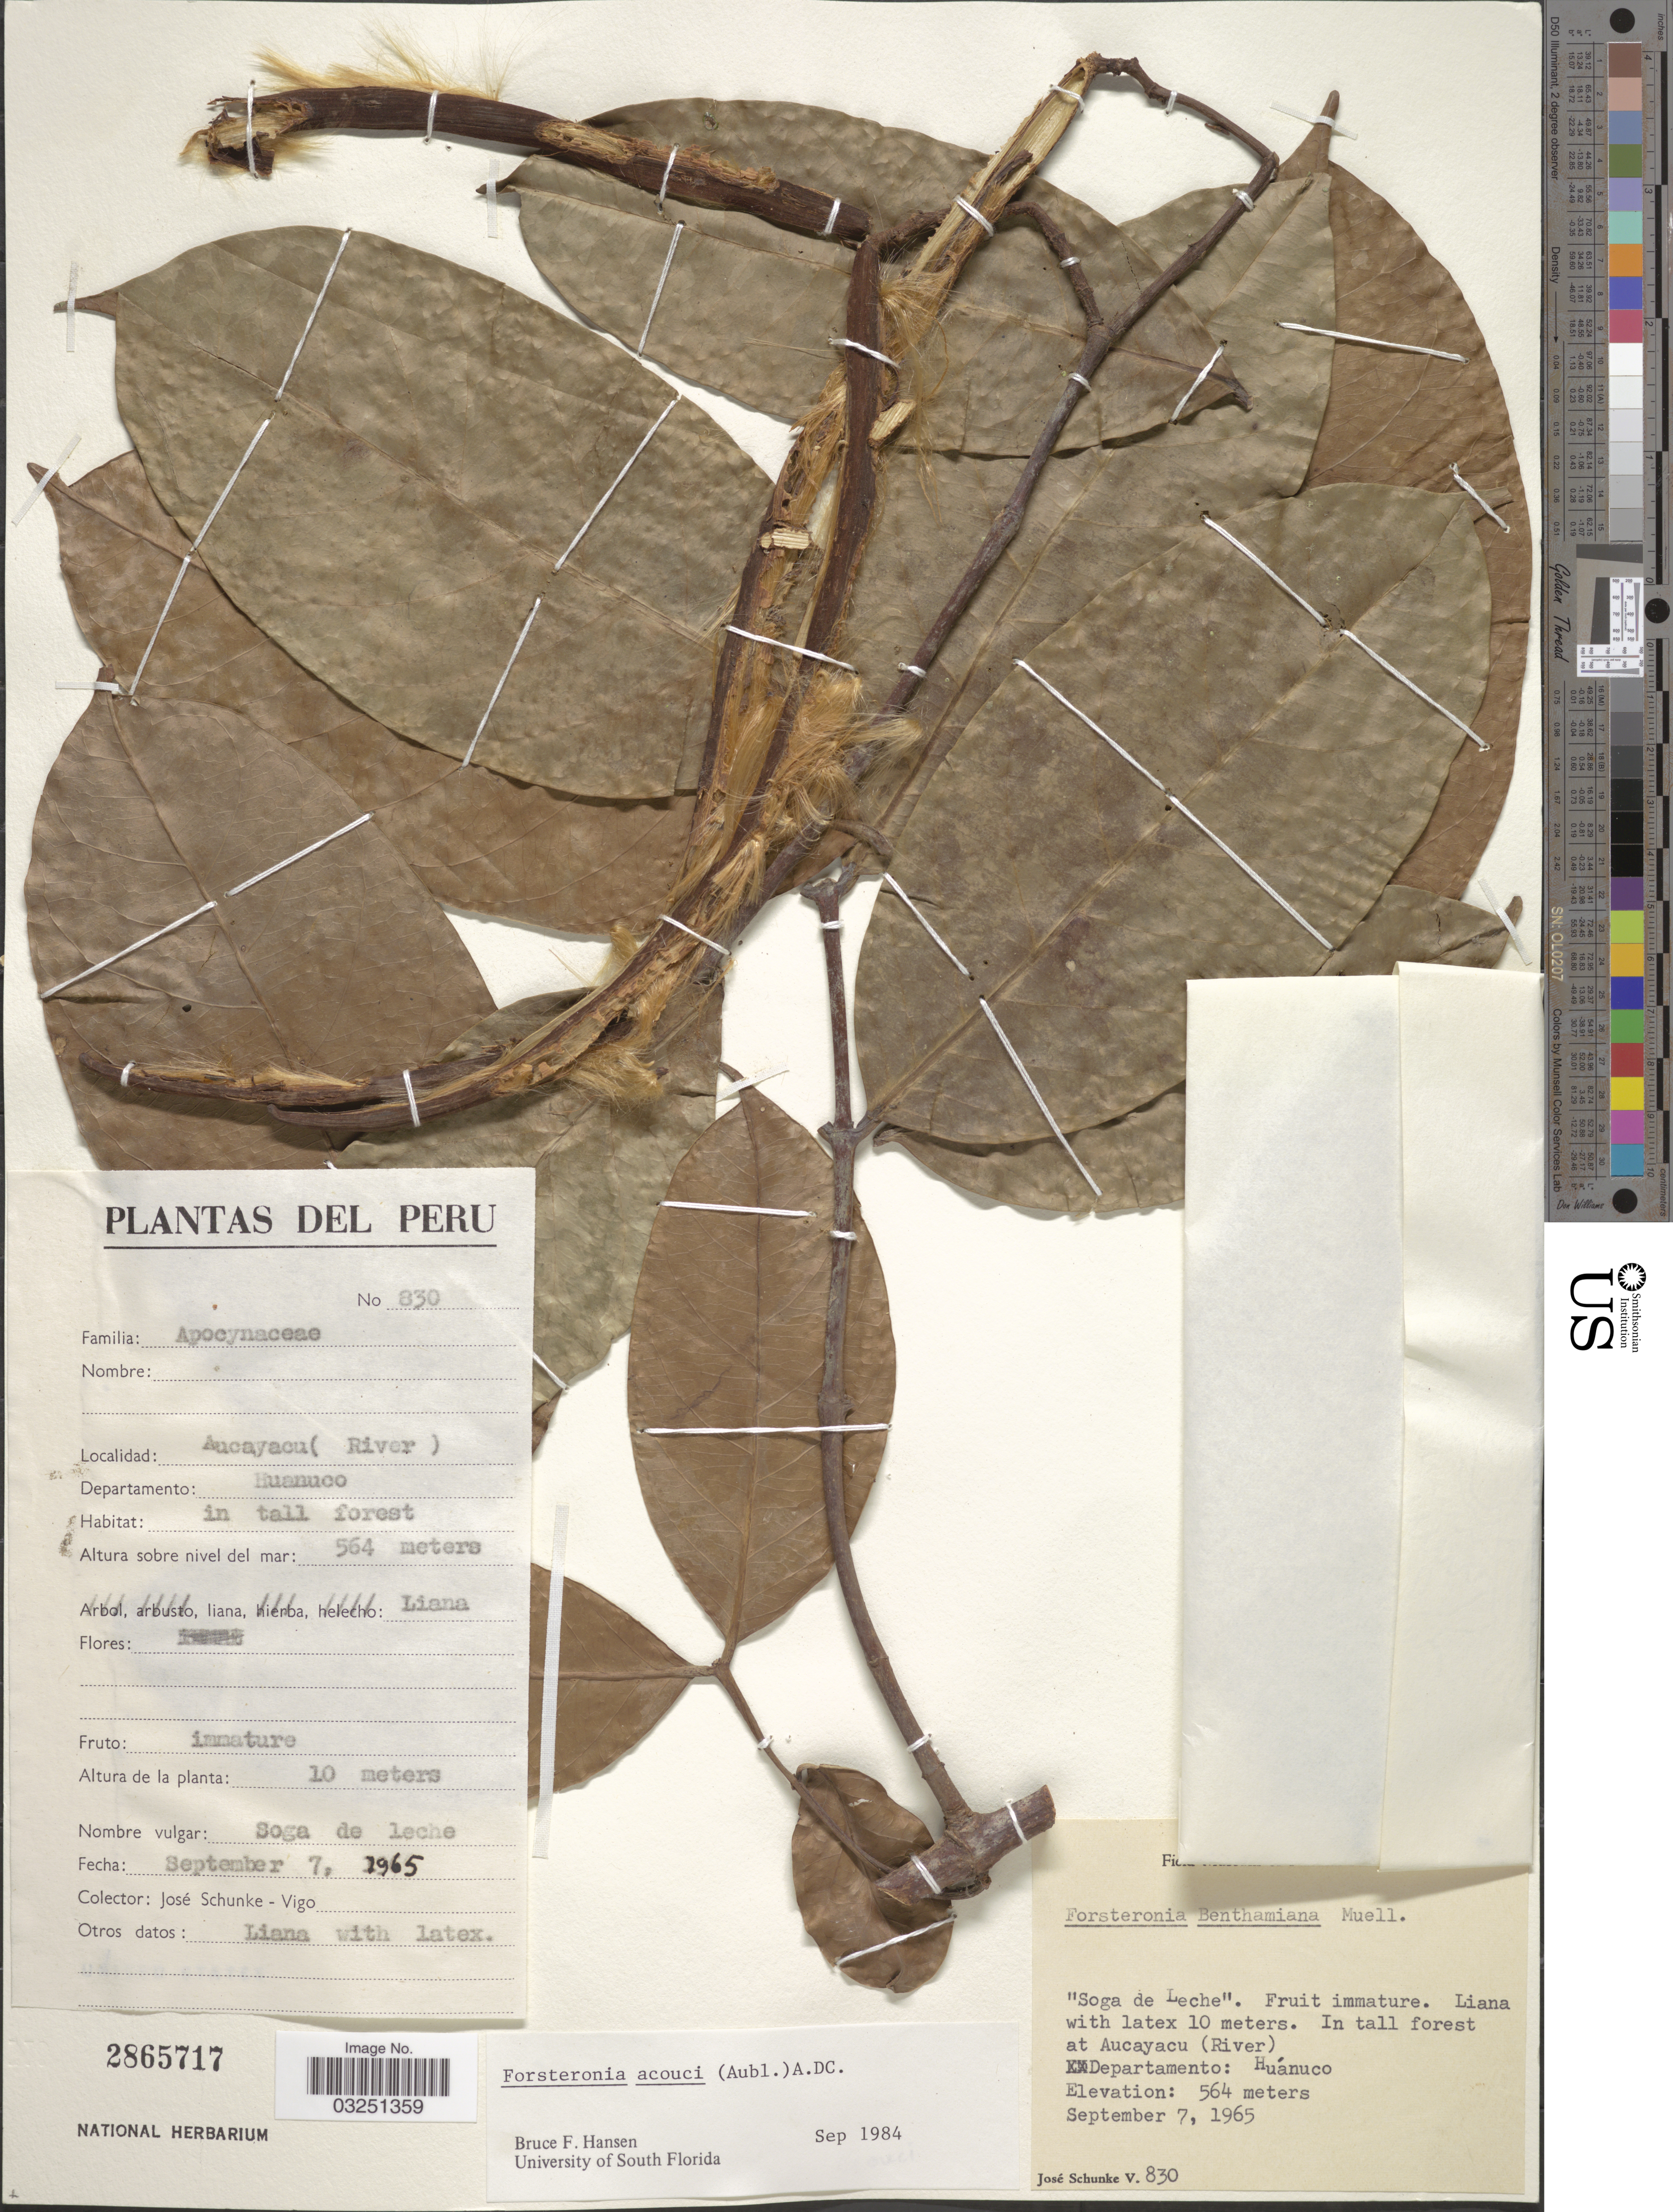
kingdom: Plantae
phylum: Tracheophyta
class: Magnoliopsida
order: Gentianales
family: Apocynaceae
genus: Forsteronia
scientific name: Forsteronia acouci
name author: (Aubl.) A. DC.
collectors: J. Schunke Vigo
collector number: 830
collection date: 1965-09-07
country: Peru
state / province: Huánuco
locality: In tall forest at Aucayacu (River). Departamento: Huánuco.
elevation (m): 564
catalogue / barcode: US 2865717